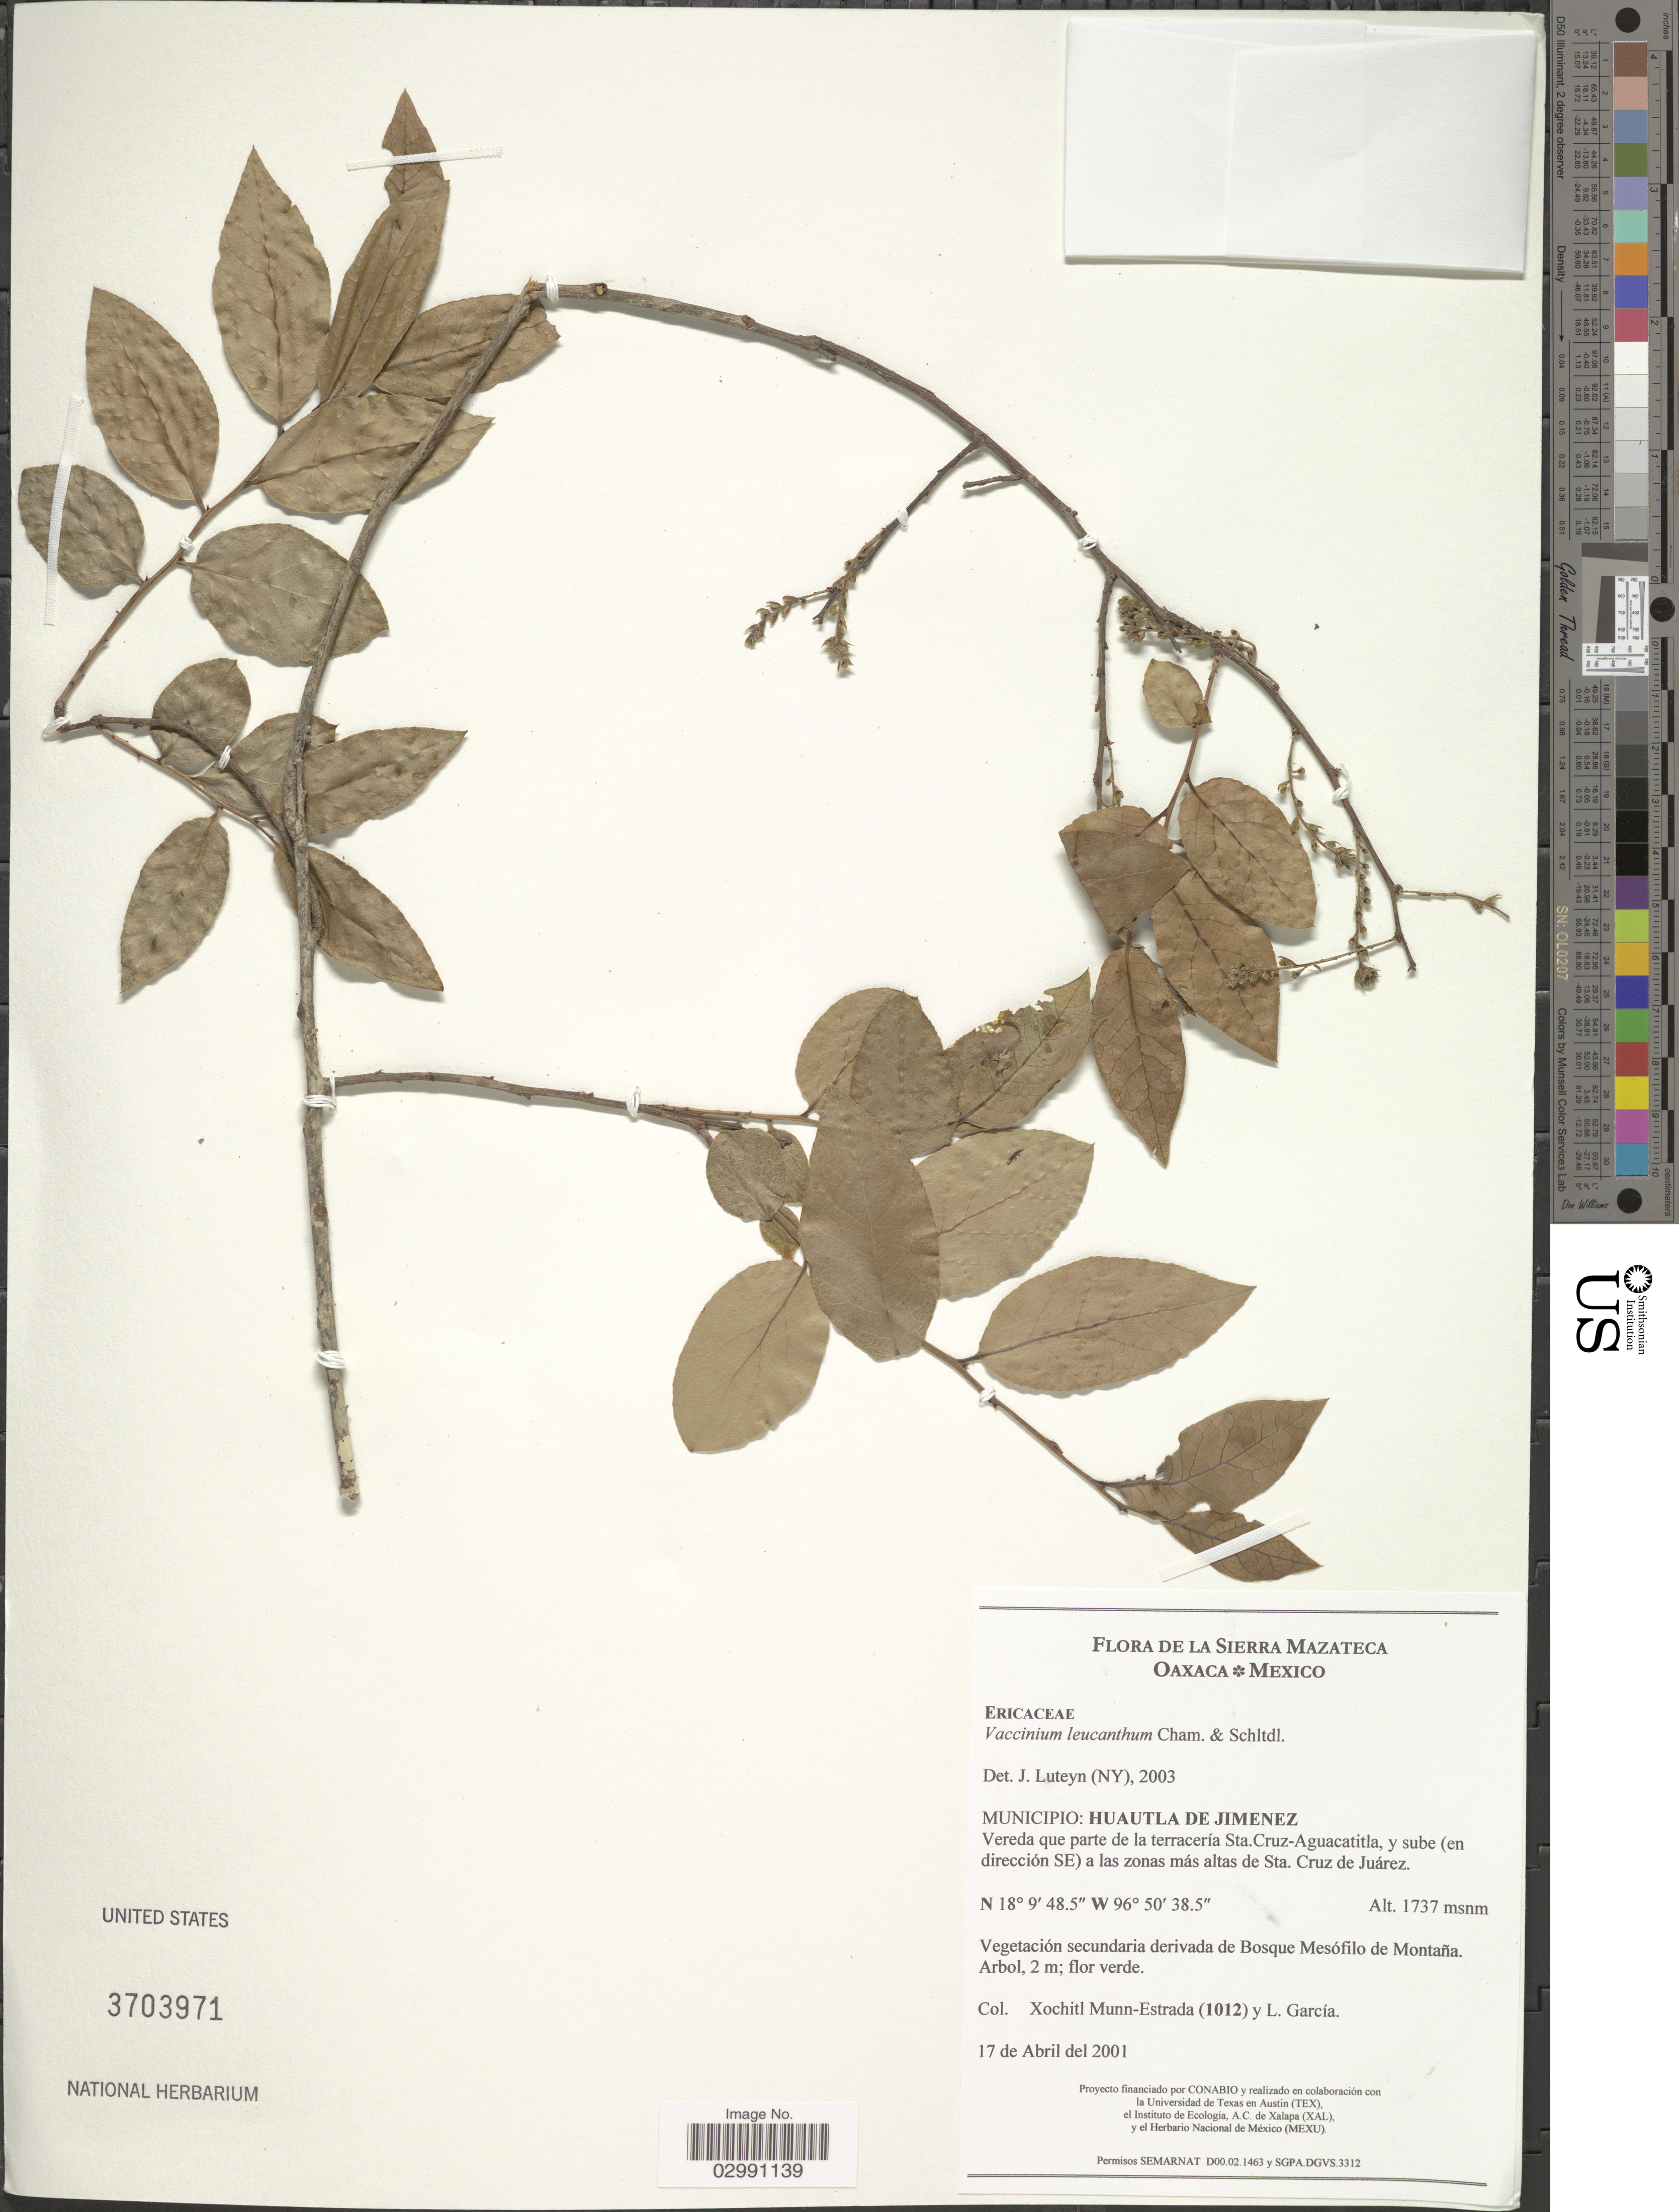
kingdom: Plantae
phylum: Tracheophyta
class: Magnoliopsida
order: Ericales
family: Ericaceae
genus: Vaccinium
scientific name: Vaccinium leucanthum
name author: Schltdl.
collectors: X. Munn-Estrada & L. Garcia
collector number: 1012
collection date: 2001-04-17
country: Mexico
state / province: Oaxaca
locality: Sierra Mazateca. Municipio: Huautla de Jimenez. Vereda que parte de la terracería Sta. Cruz-Aguacatitla, y sube (en dirección SE) a las zonas más altas de Sta. Cruz de Juárez.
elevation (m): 1737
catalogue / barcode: US 3703971